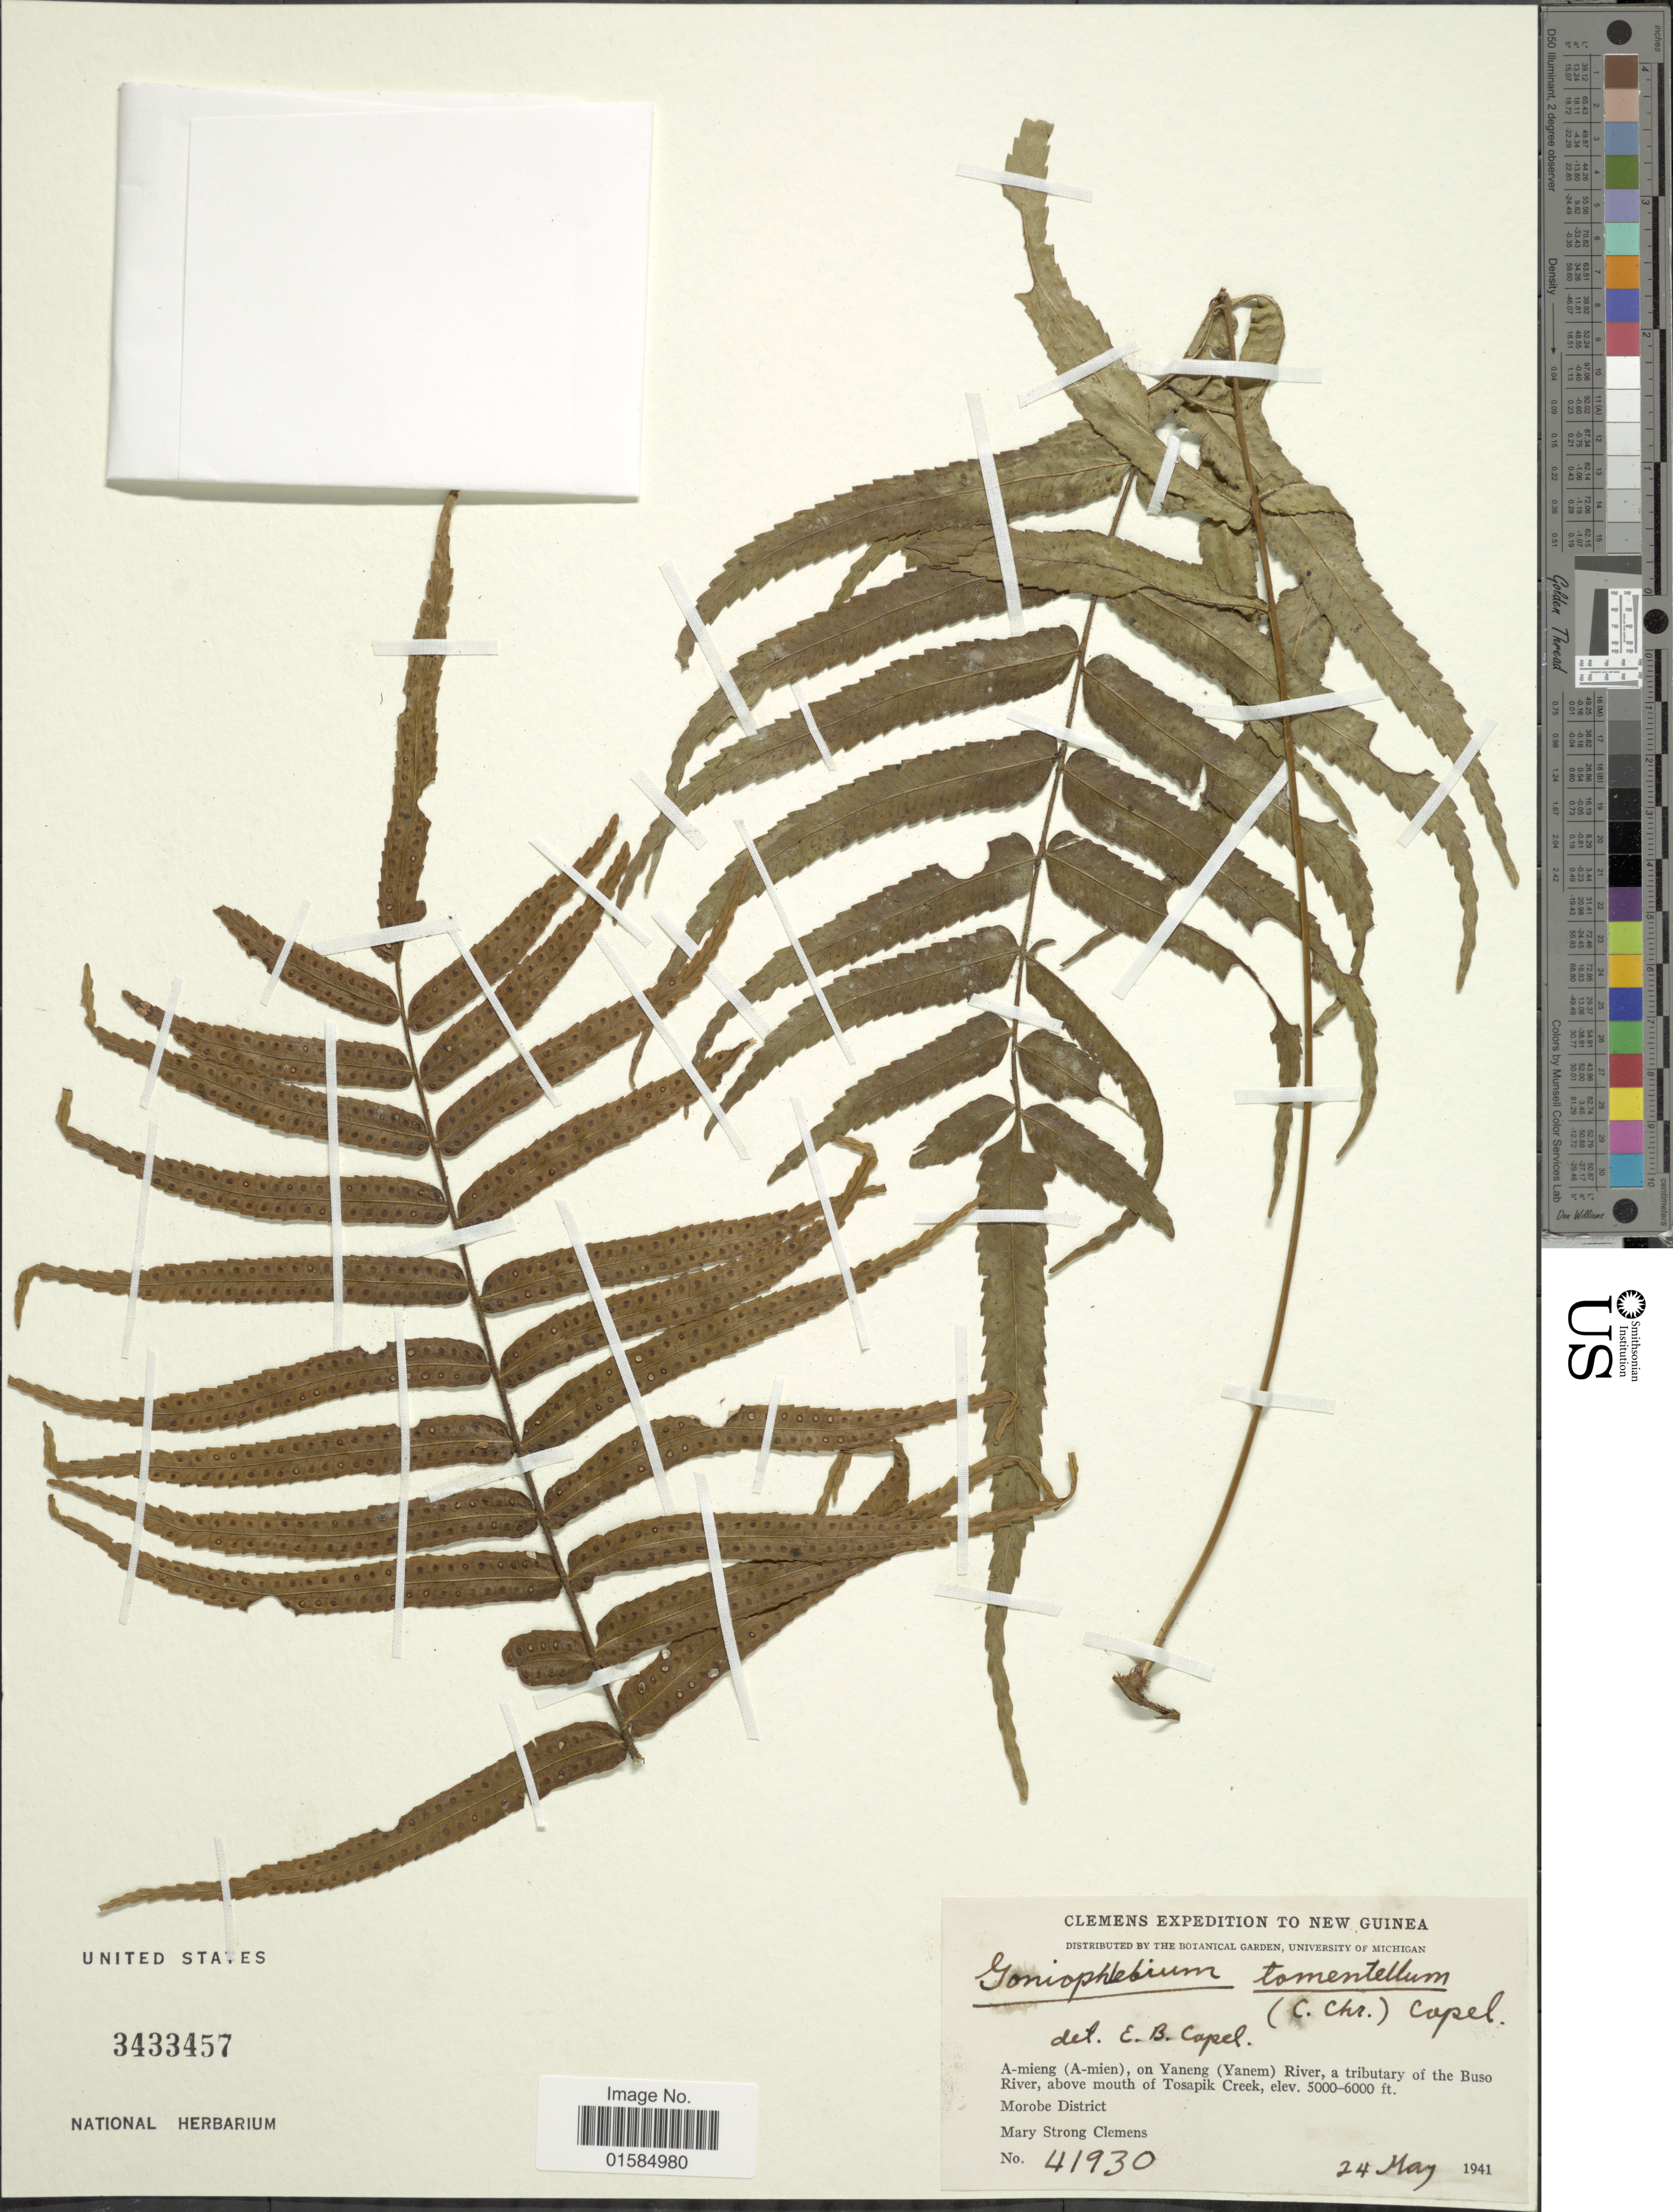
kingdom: Plantae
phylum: Tracheophyta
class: Polypodiopsida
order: Polypodiales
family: Polypodiaceae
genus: Goniophlebium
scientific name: Goniophlebium tomentellum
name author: (C. Chr.) Copel.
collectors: M. S. Clemens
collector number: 41930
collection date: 1941-05-24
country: Papua New Guinea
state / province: Morobe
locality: New Guinea, A-mieng (A-mien), on Yaneng (Yanem) River, a tributary of the Buso River, above mouth of Tosapik Creek, Morobe District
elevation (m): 1524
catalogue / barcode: US 3433457